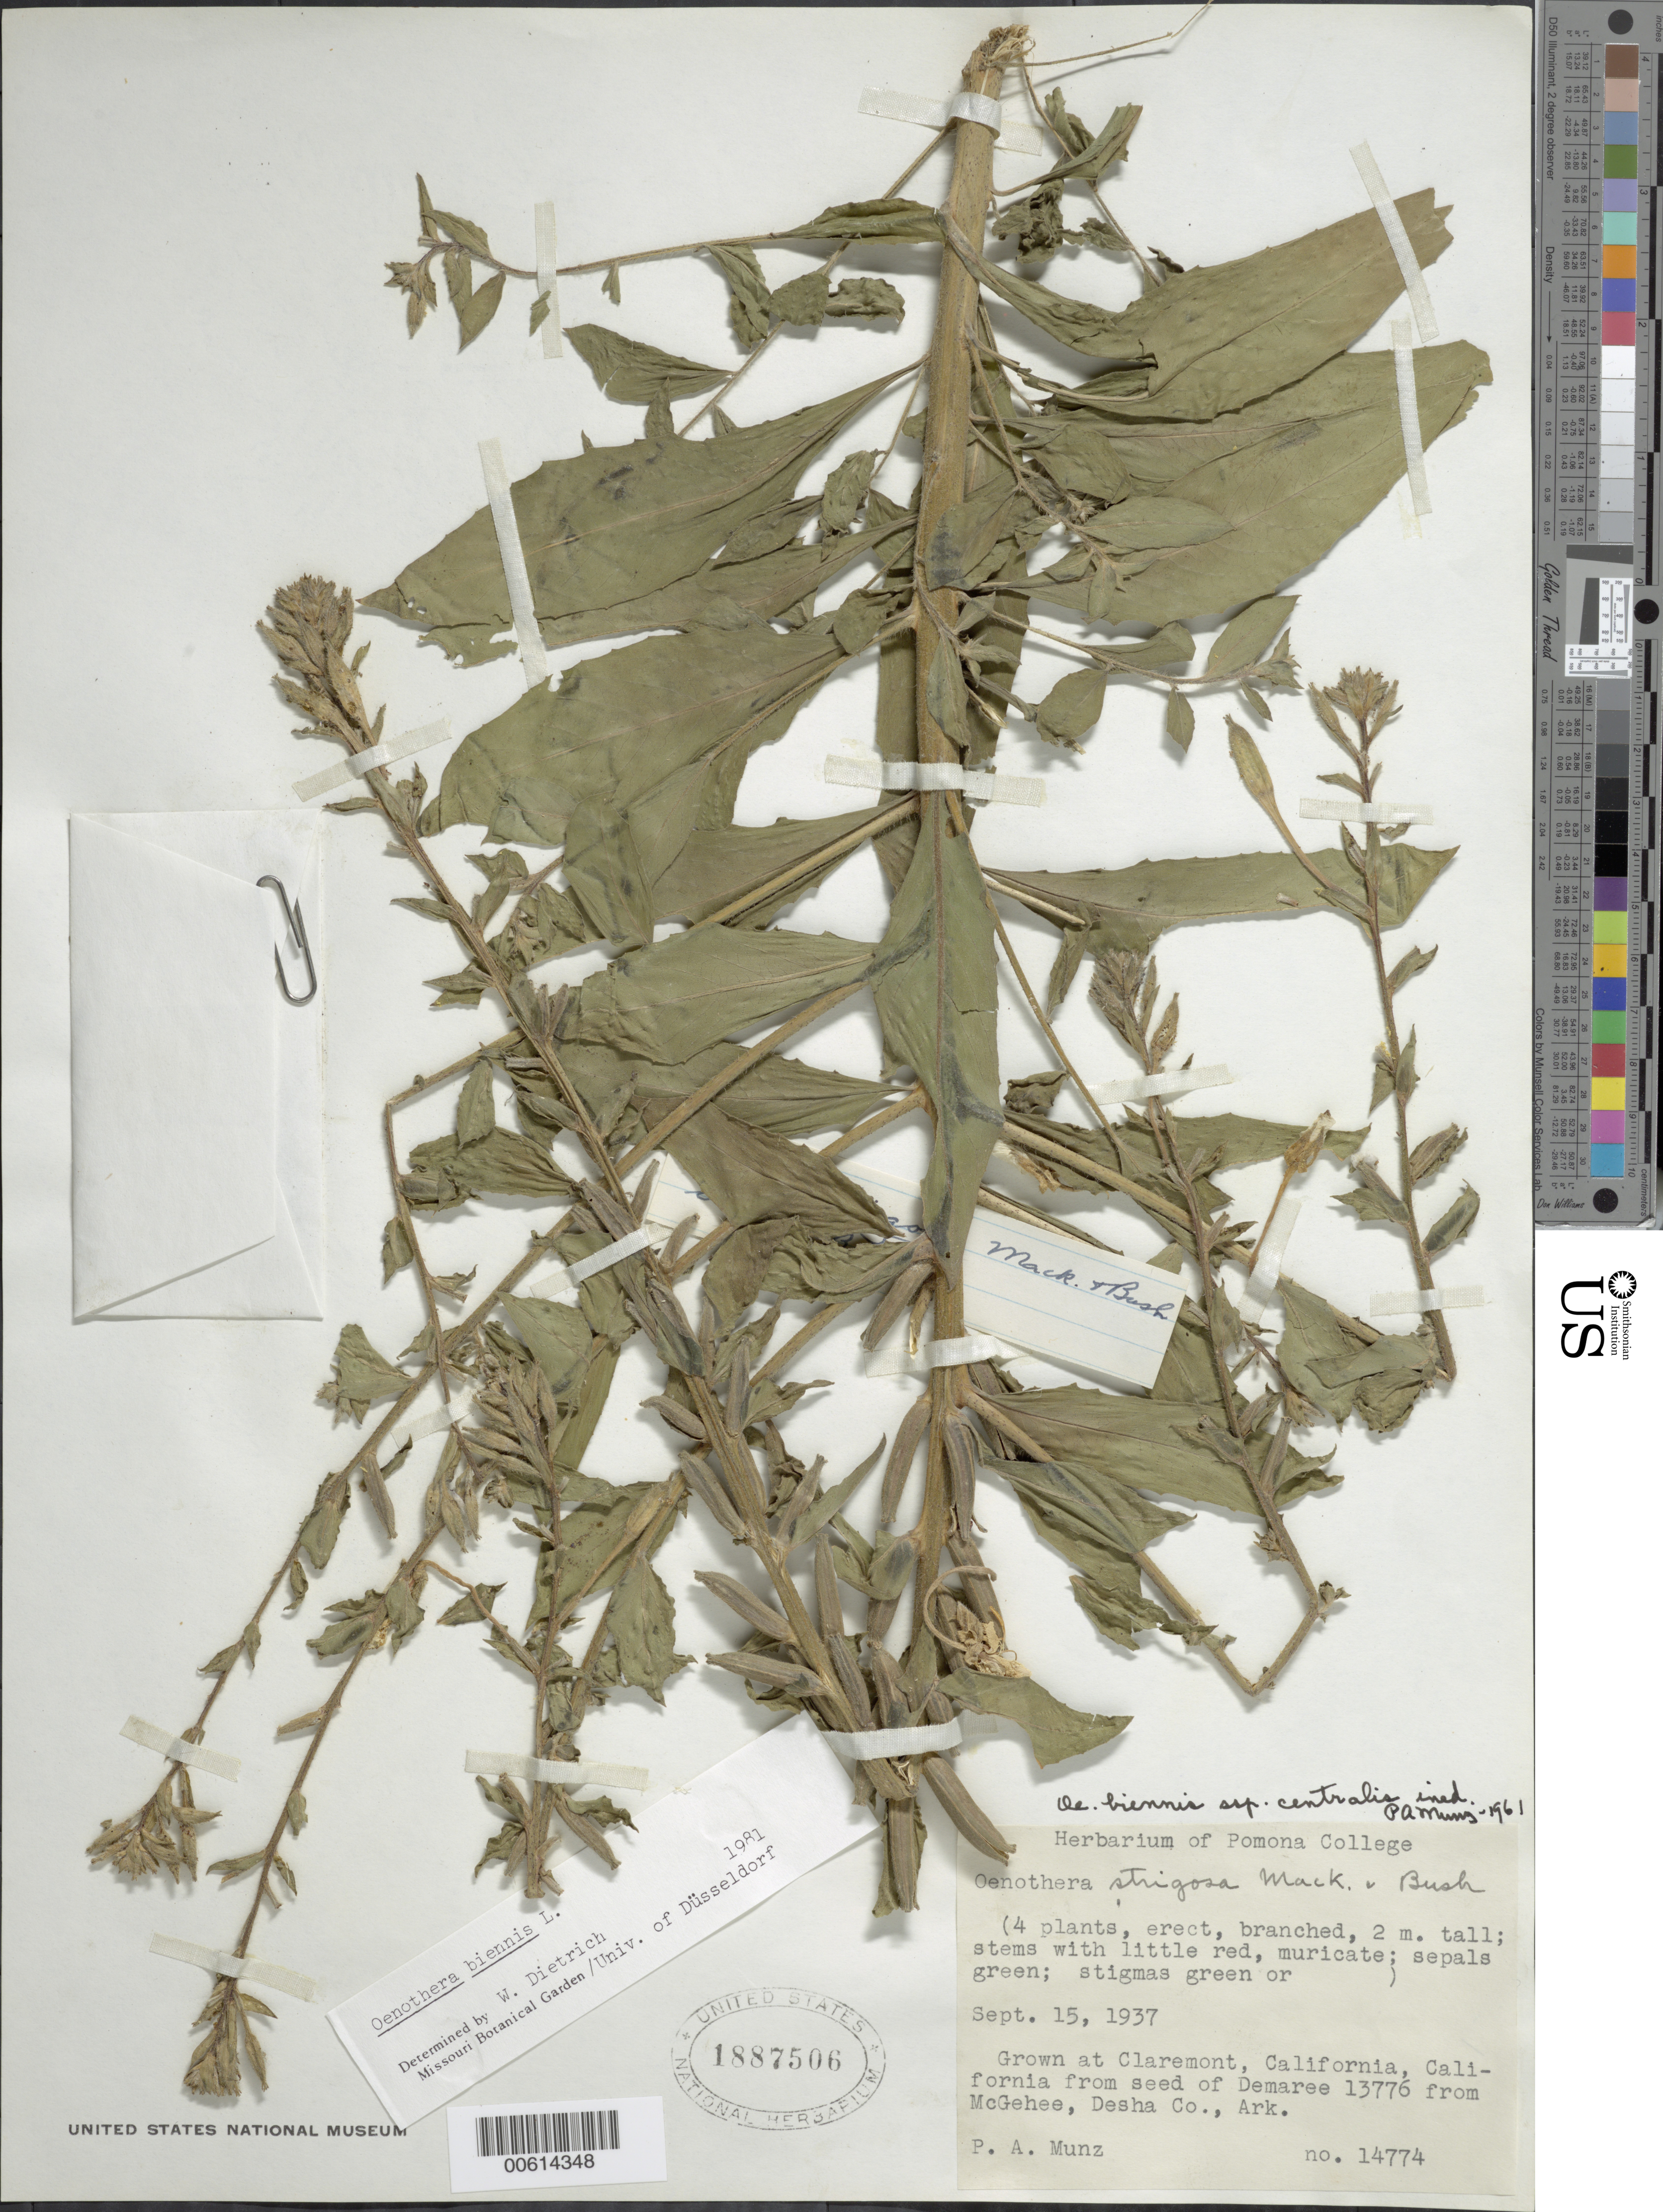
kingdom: Plantae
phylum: Tracheophyta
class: Magnoliopsida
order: Myrtales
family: Onagraceae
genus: Oenothera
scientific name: Oenothera biennis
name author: L.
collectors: P. A. Munz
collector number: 14774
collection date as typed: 15 Sep 1937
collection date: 1937-09-15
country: United States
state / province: California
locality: Pomona College, Claremont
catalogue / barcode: US 1887506